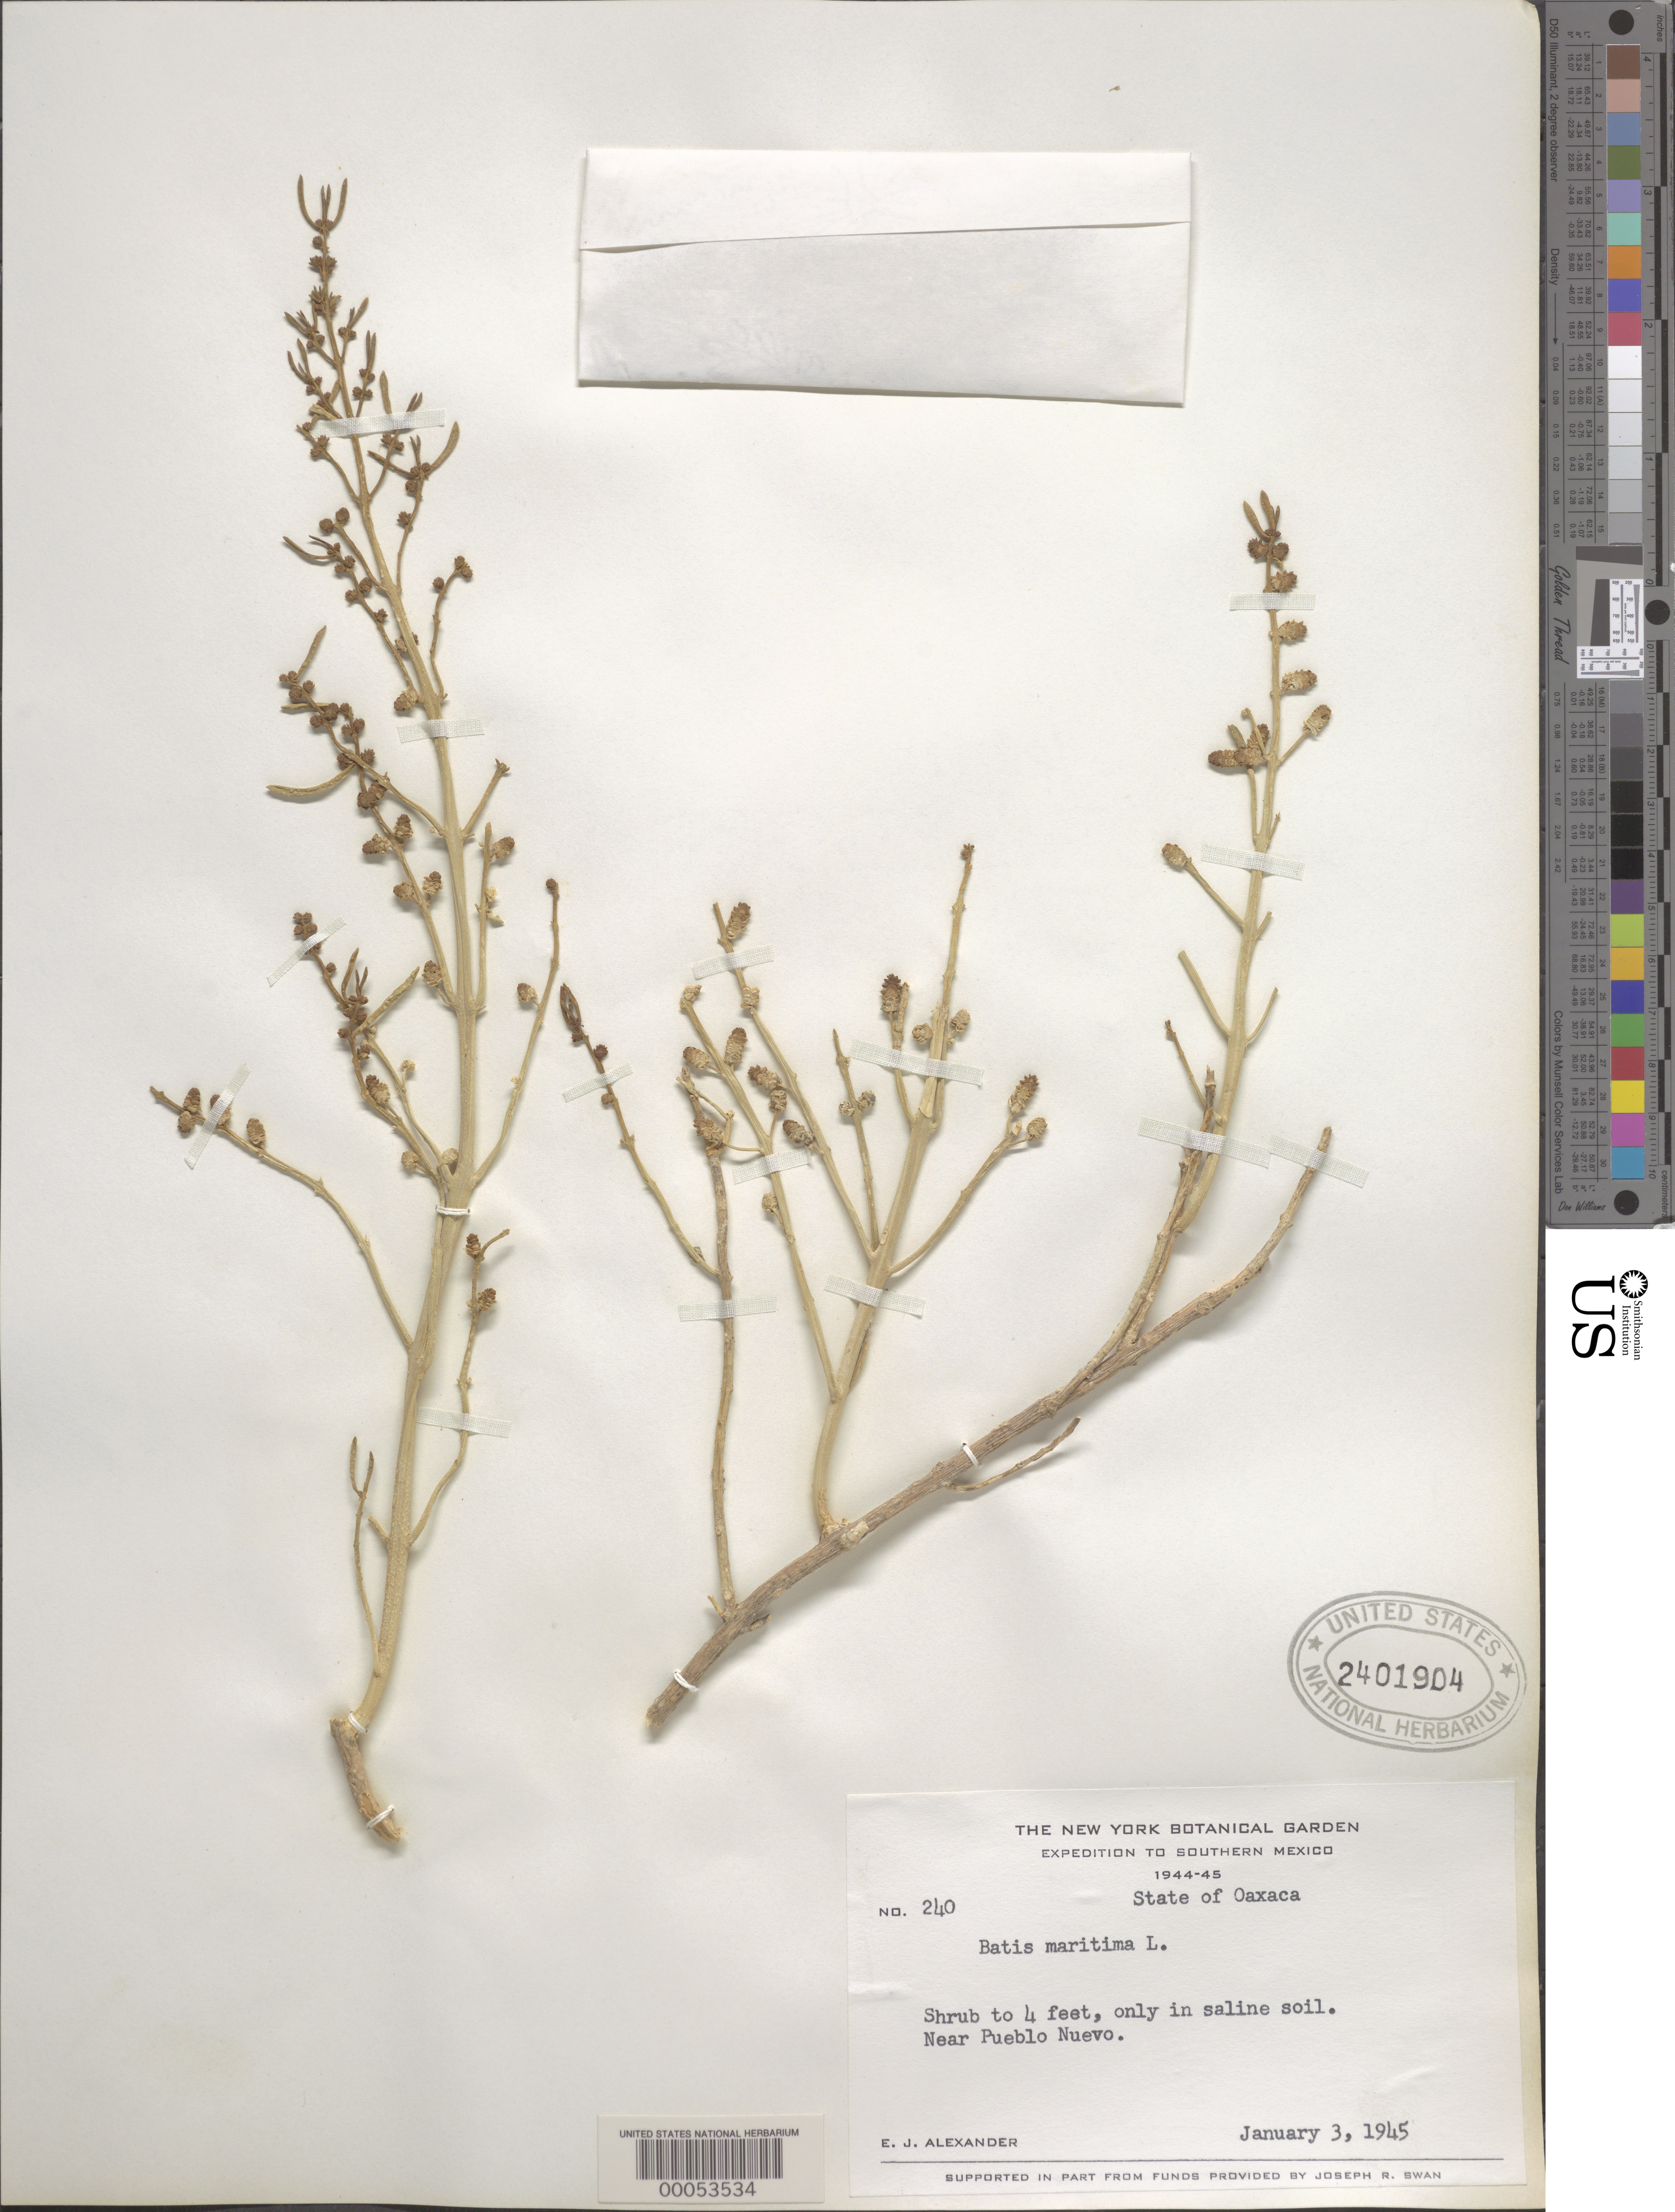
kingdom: Plantae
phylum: Tracheophyta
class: Magnoliopsida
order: Brassicales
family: Bataceae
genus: Batis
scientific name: Batis maritima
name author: L.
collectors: E. J. Alexander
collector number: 240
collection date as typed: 03 Jan 1945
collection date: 1945-01-03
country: Mexico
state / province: Oaxaca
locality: Near pueplo nuevo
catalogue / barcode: US 2401904